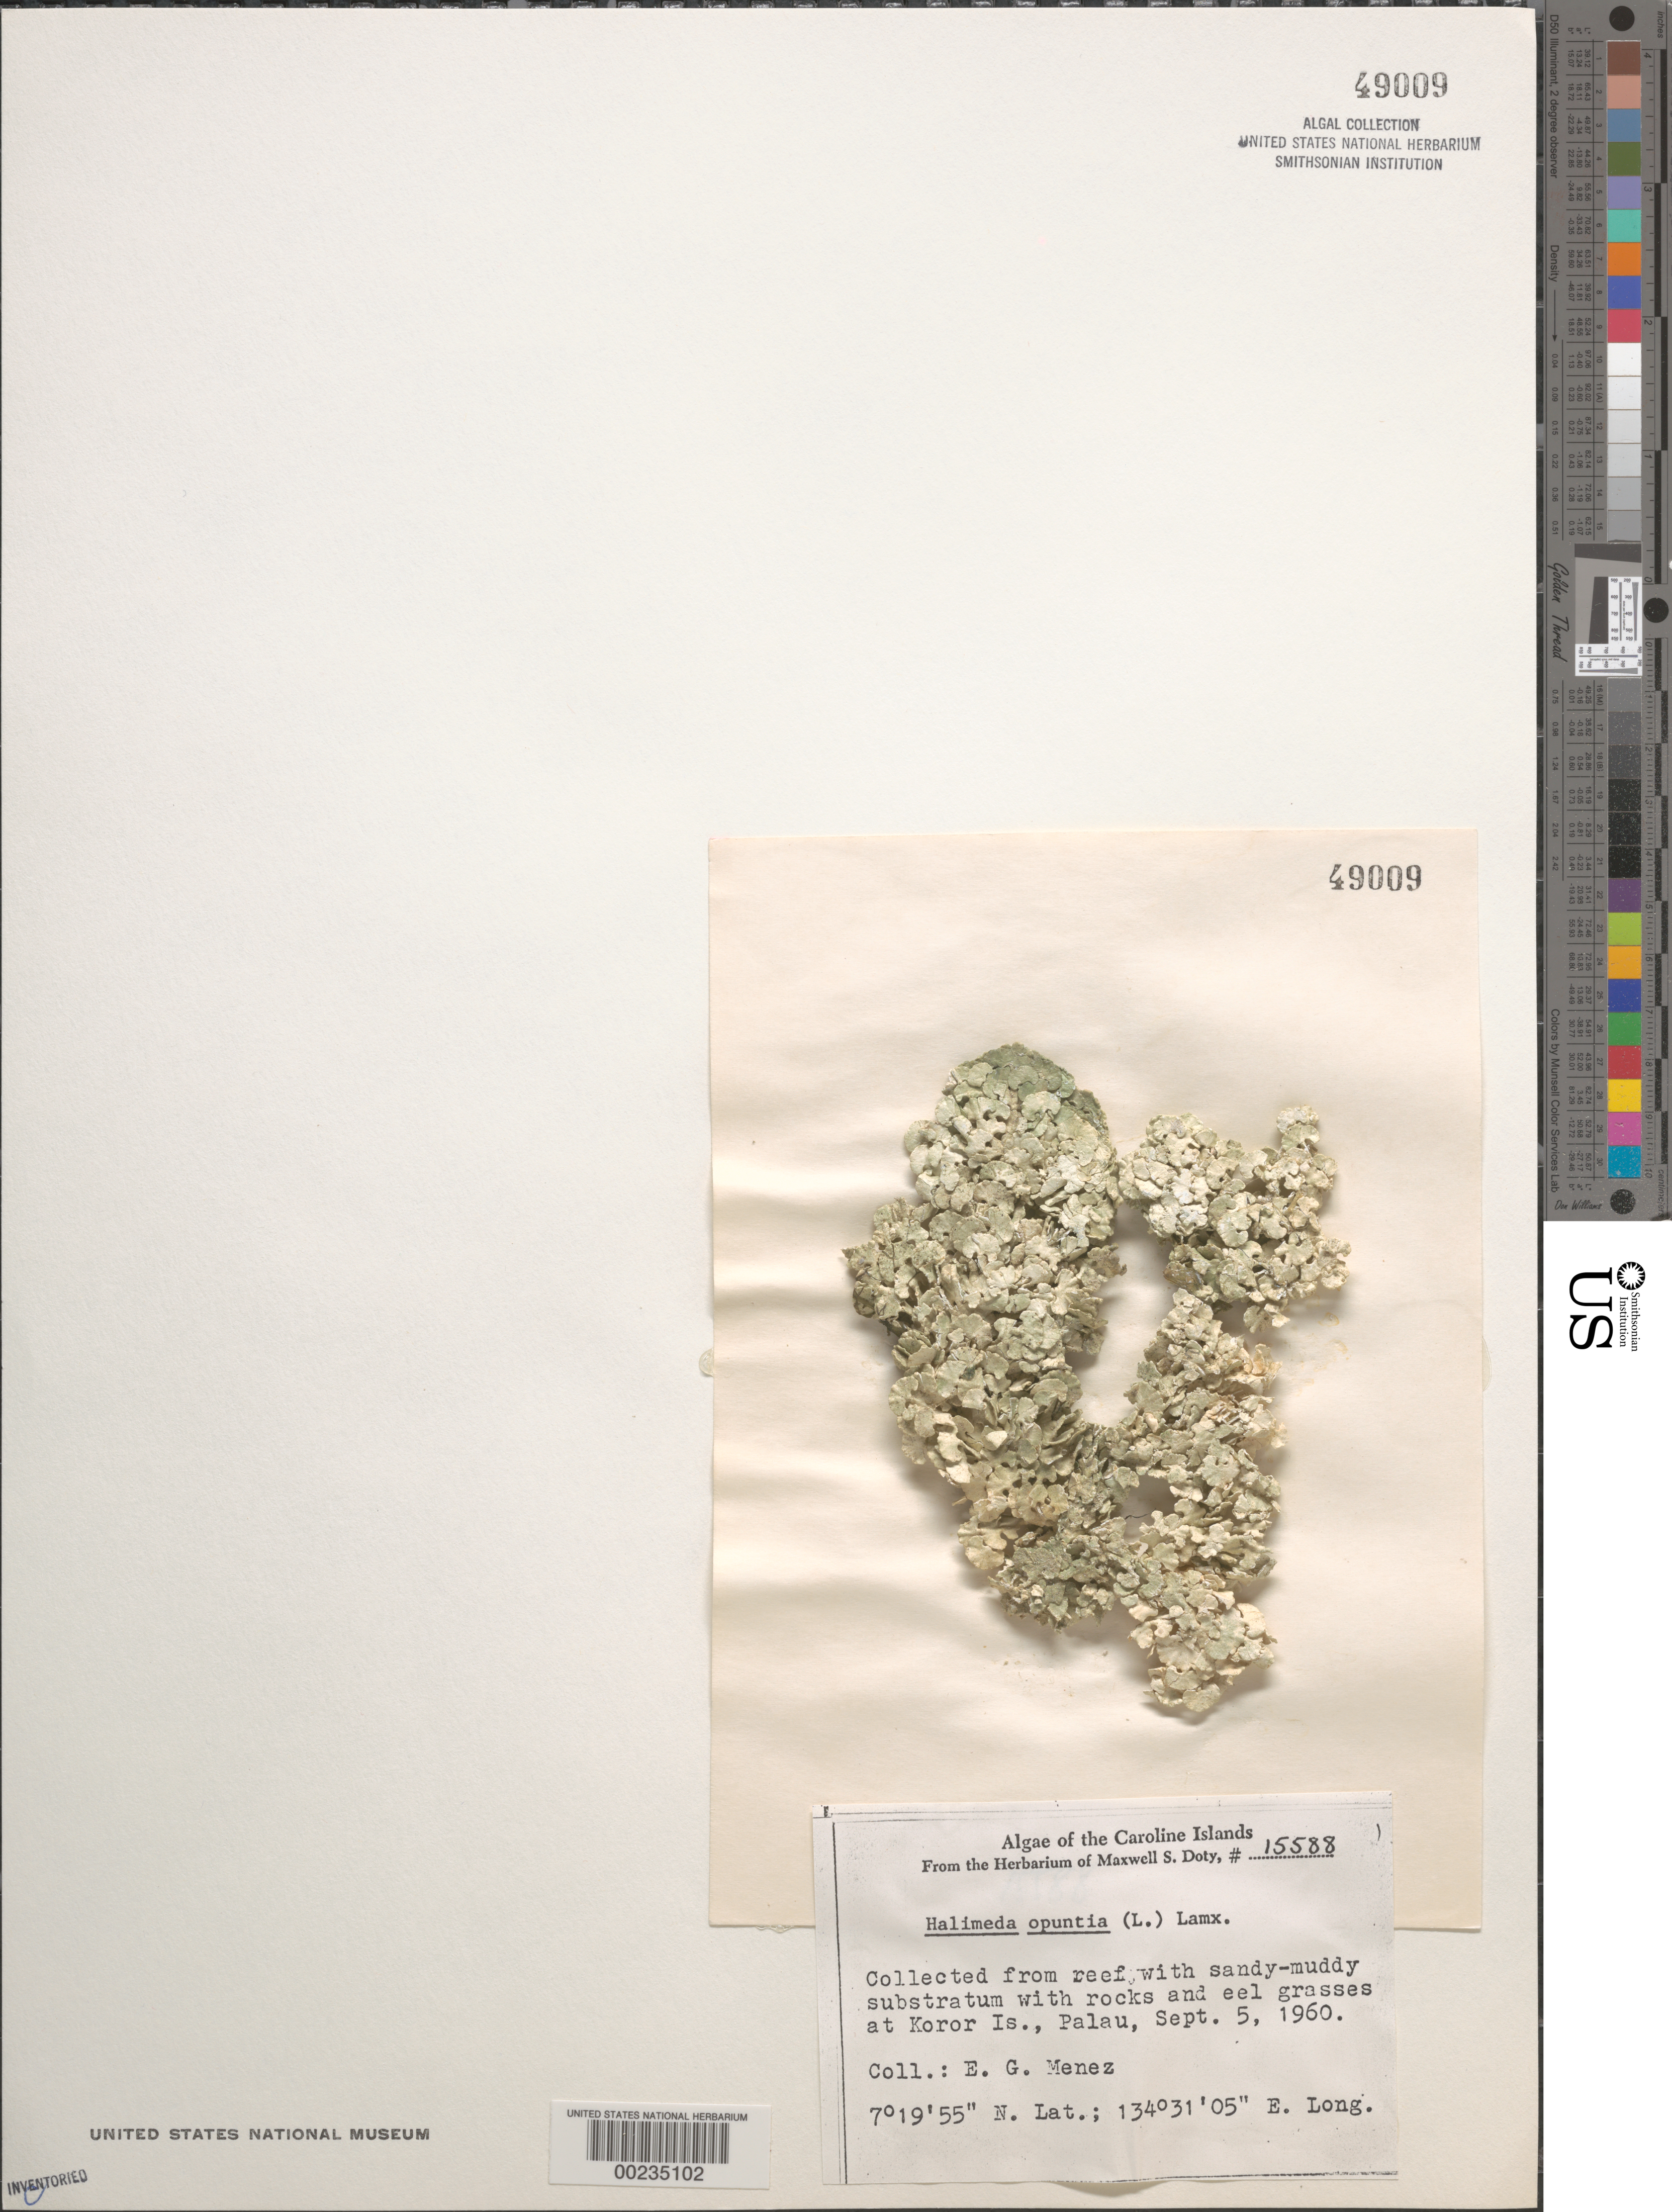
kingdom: Plantae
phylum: Chlorophyta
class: Ulvophyceae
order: Bryopsidales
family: Halimedaceae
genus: Halimeda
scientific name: Halimeda opuntia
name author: (L.) J.V.Lamouroux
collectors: Meñez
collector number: MSD 15588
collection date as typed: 05 Sep 1960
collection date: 1960-09-05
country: Palau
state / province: Koror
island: Oreor (Koror)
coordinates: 7 19' 55" N, 134 31' 05" E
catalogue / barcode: US 49009